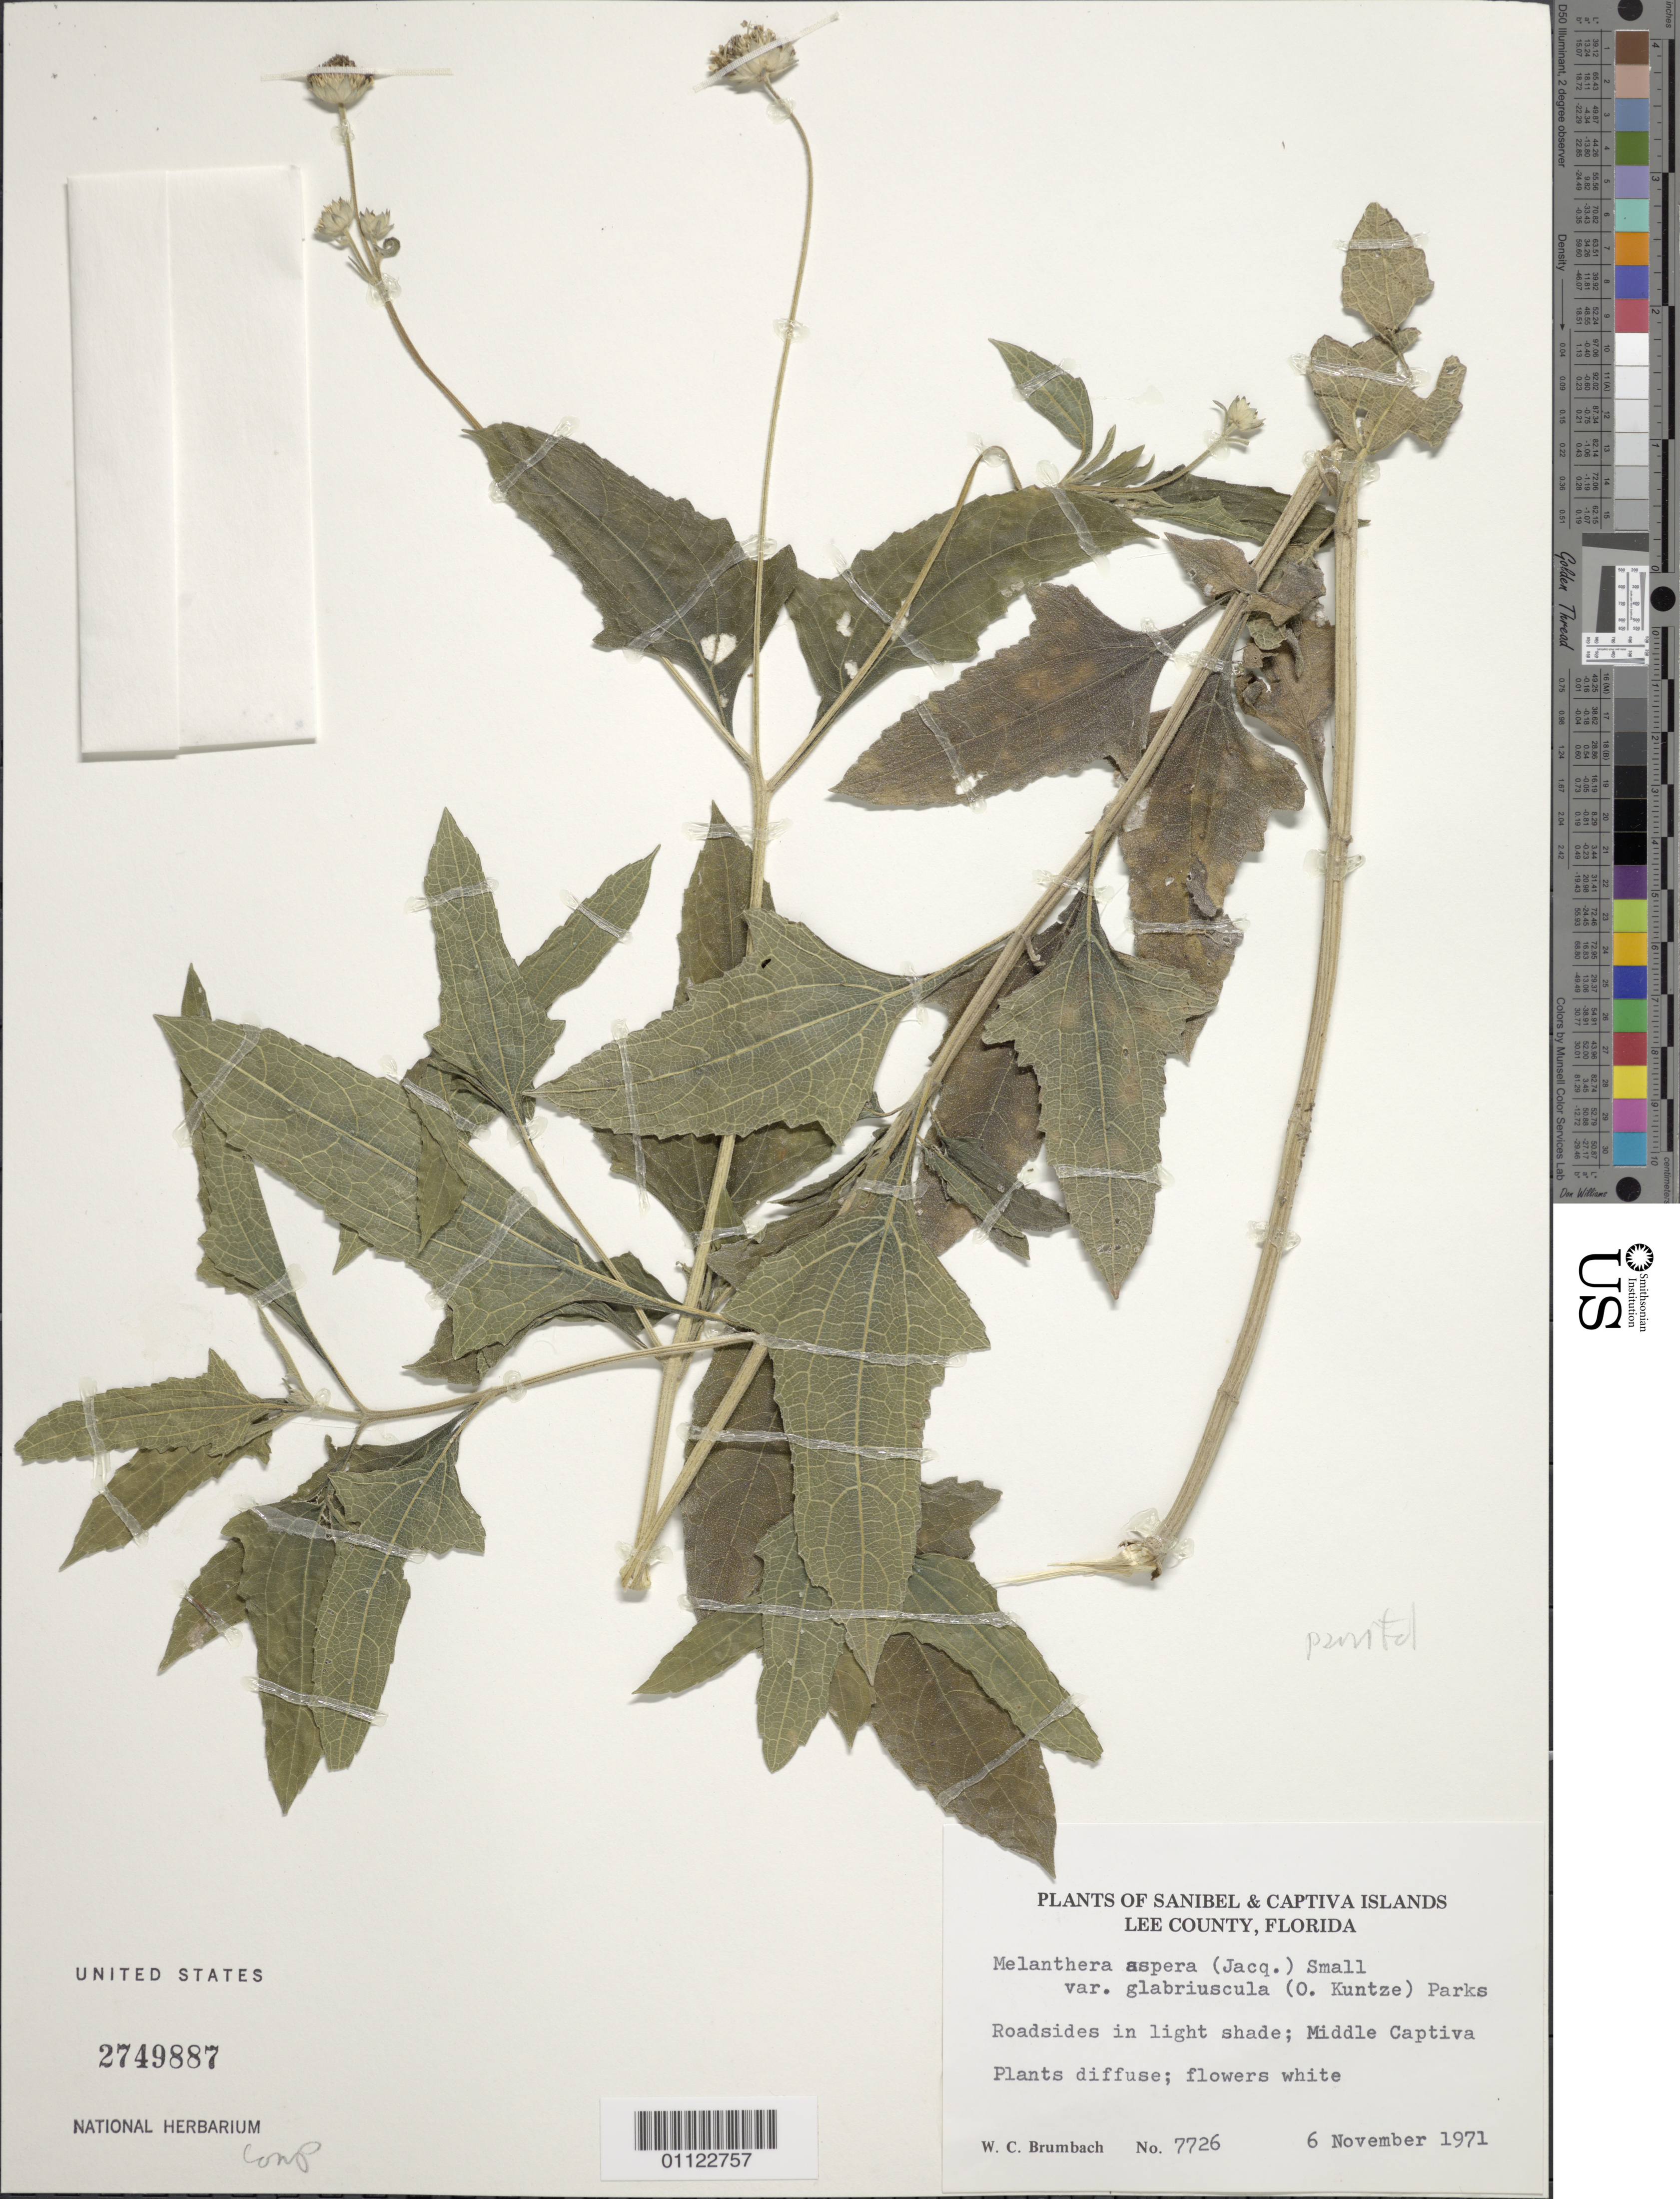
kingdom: Plantae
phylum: Tracheophyta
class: Magnoliopsida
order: Asterales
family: Asteraceae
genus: Melanthera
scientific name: Melanthera parvifolia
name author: Small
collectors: W. C. Brumbach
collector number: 7726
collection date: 1971-11-06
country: United States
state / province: Florida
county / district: Lee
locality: Middle Captiva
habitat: roadside in light shade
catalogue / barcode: US 2749887